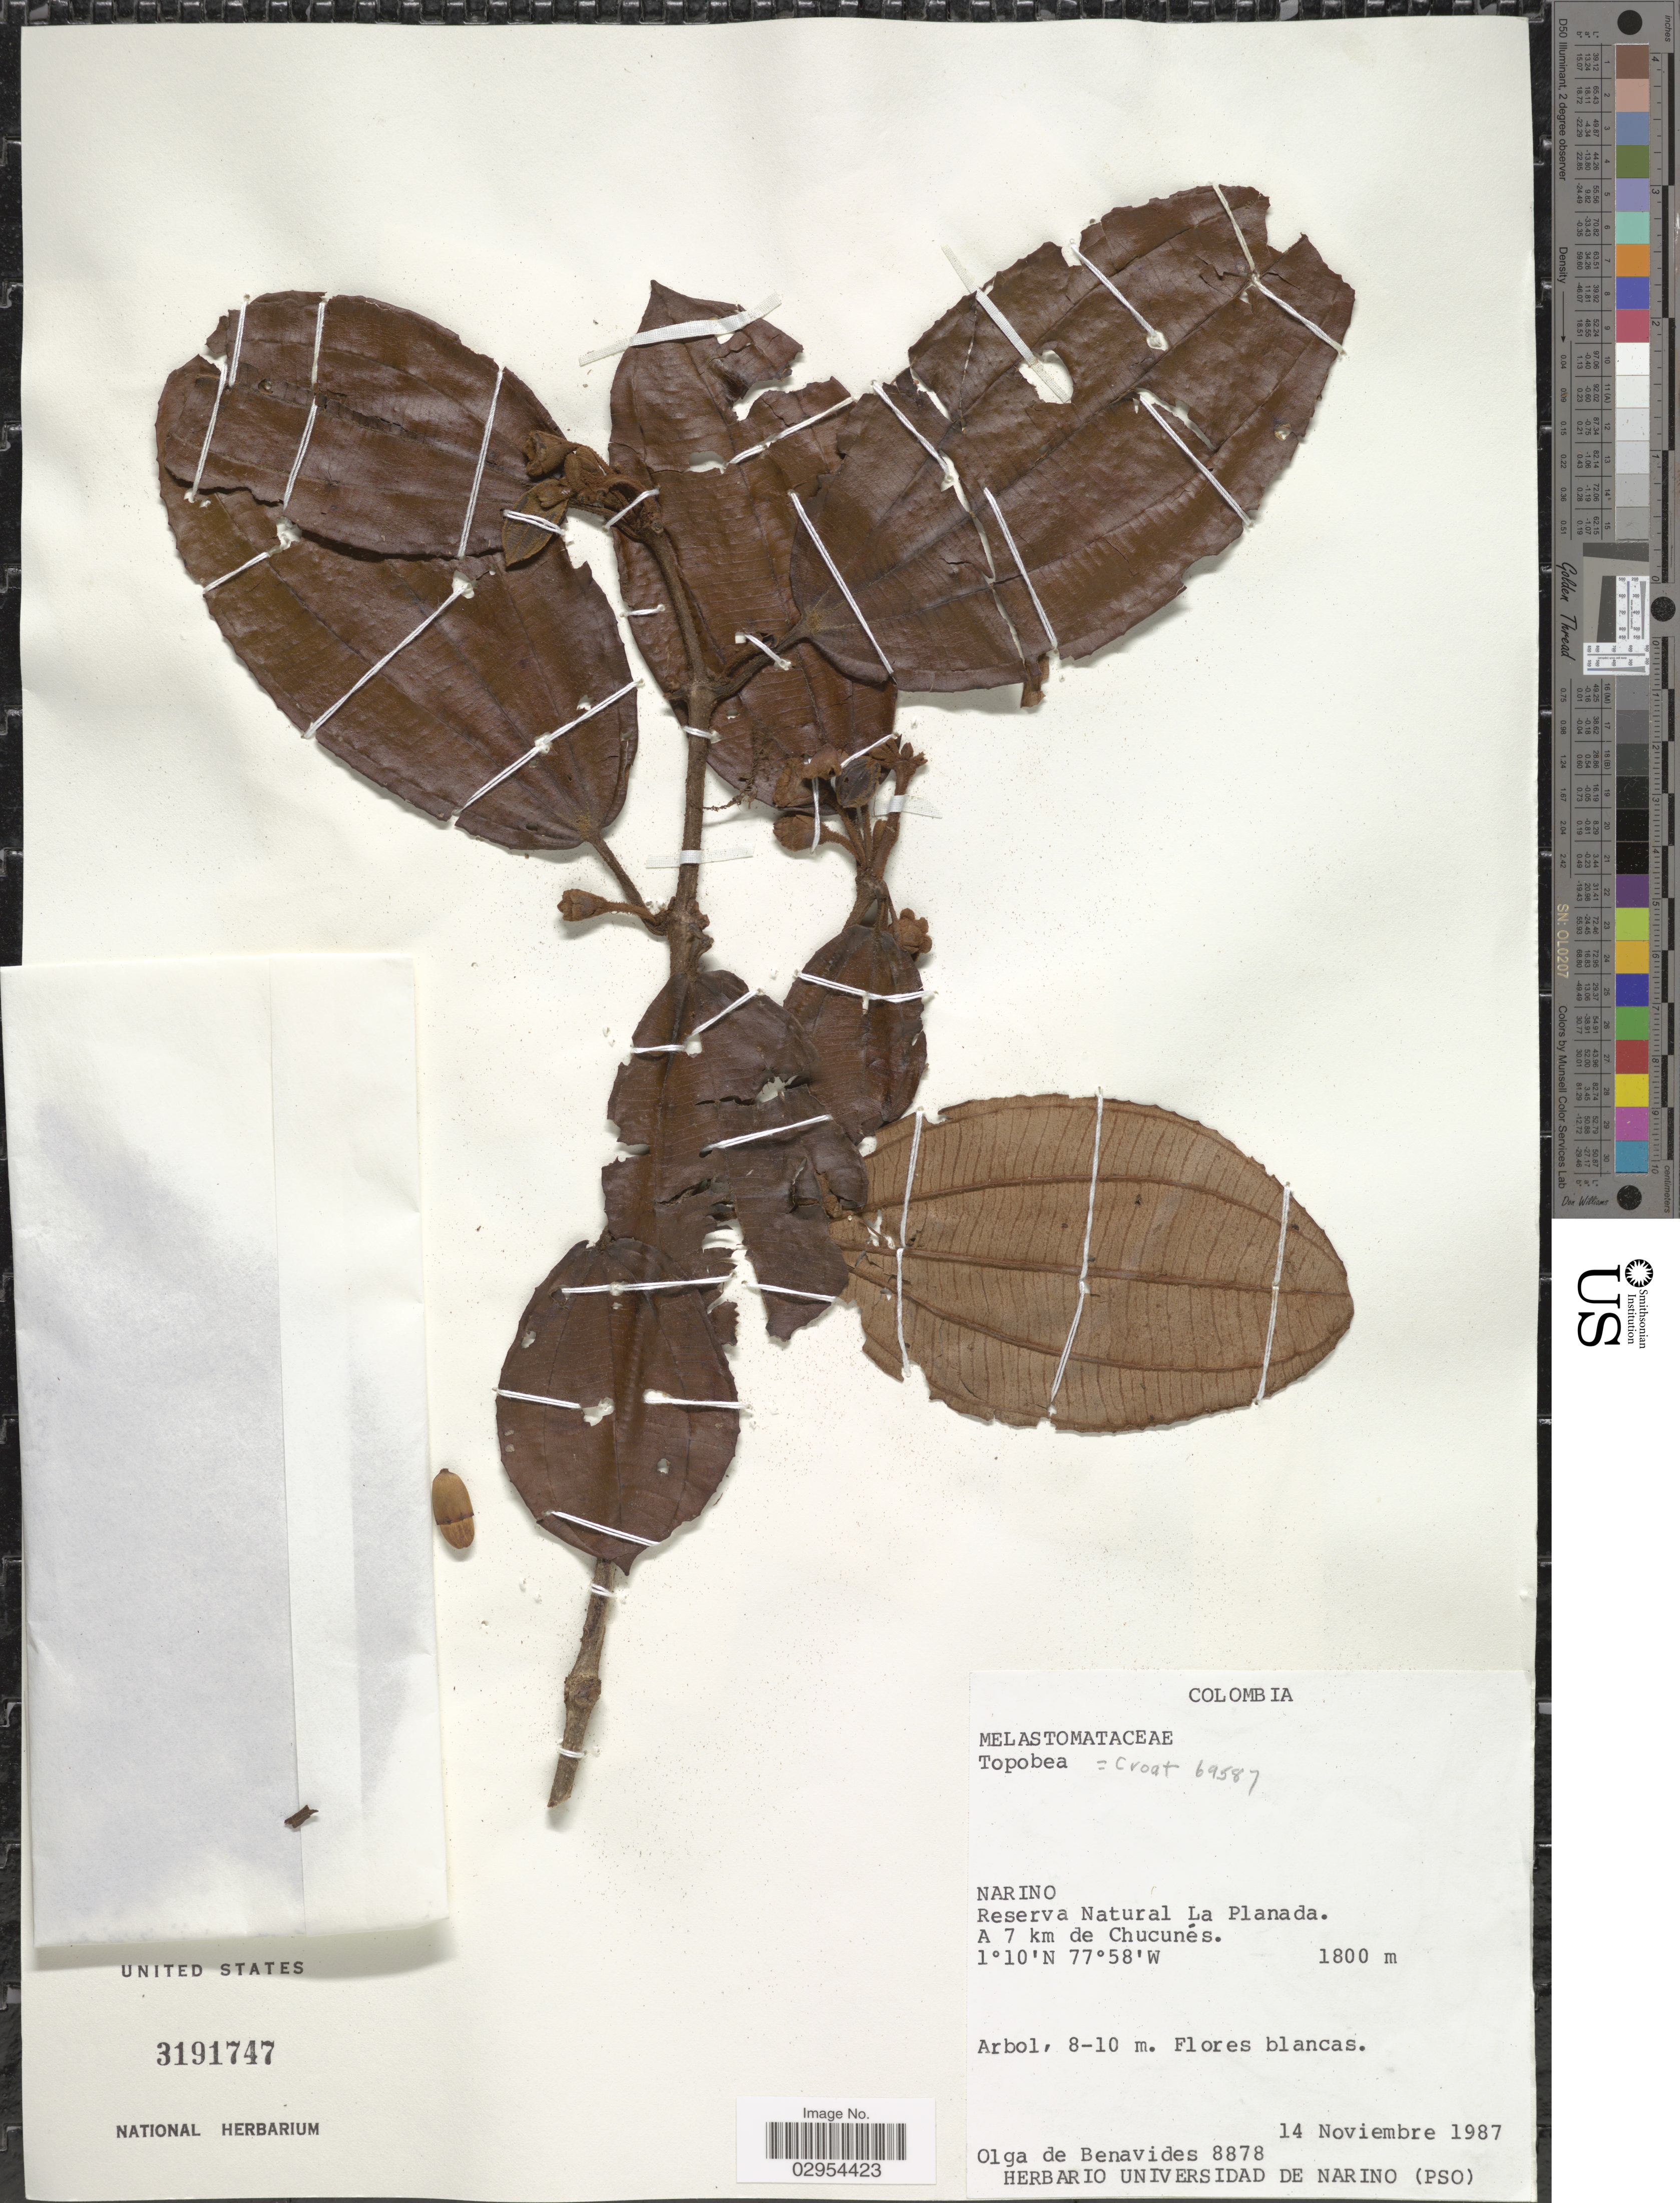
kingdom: Plantae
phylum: Tracheophyta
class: Magnoliopsida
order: Myrtales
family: Melastomataceae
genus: Topobea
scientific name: Topobea sp.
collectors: Olga S. de Benavides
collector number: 8878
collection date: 1987-11-14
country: Colombia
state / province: Nariño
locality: Reserva Natural La Planada. A 7 km de Chucunés.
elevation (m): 1800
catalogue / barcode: US 3191747